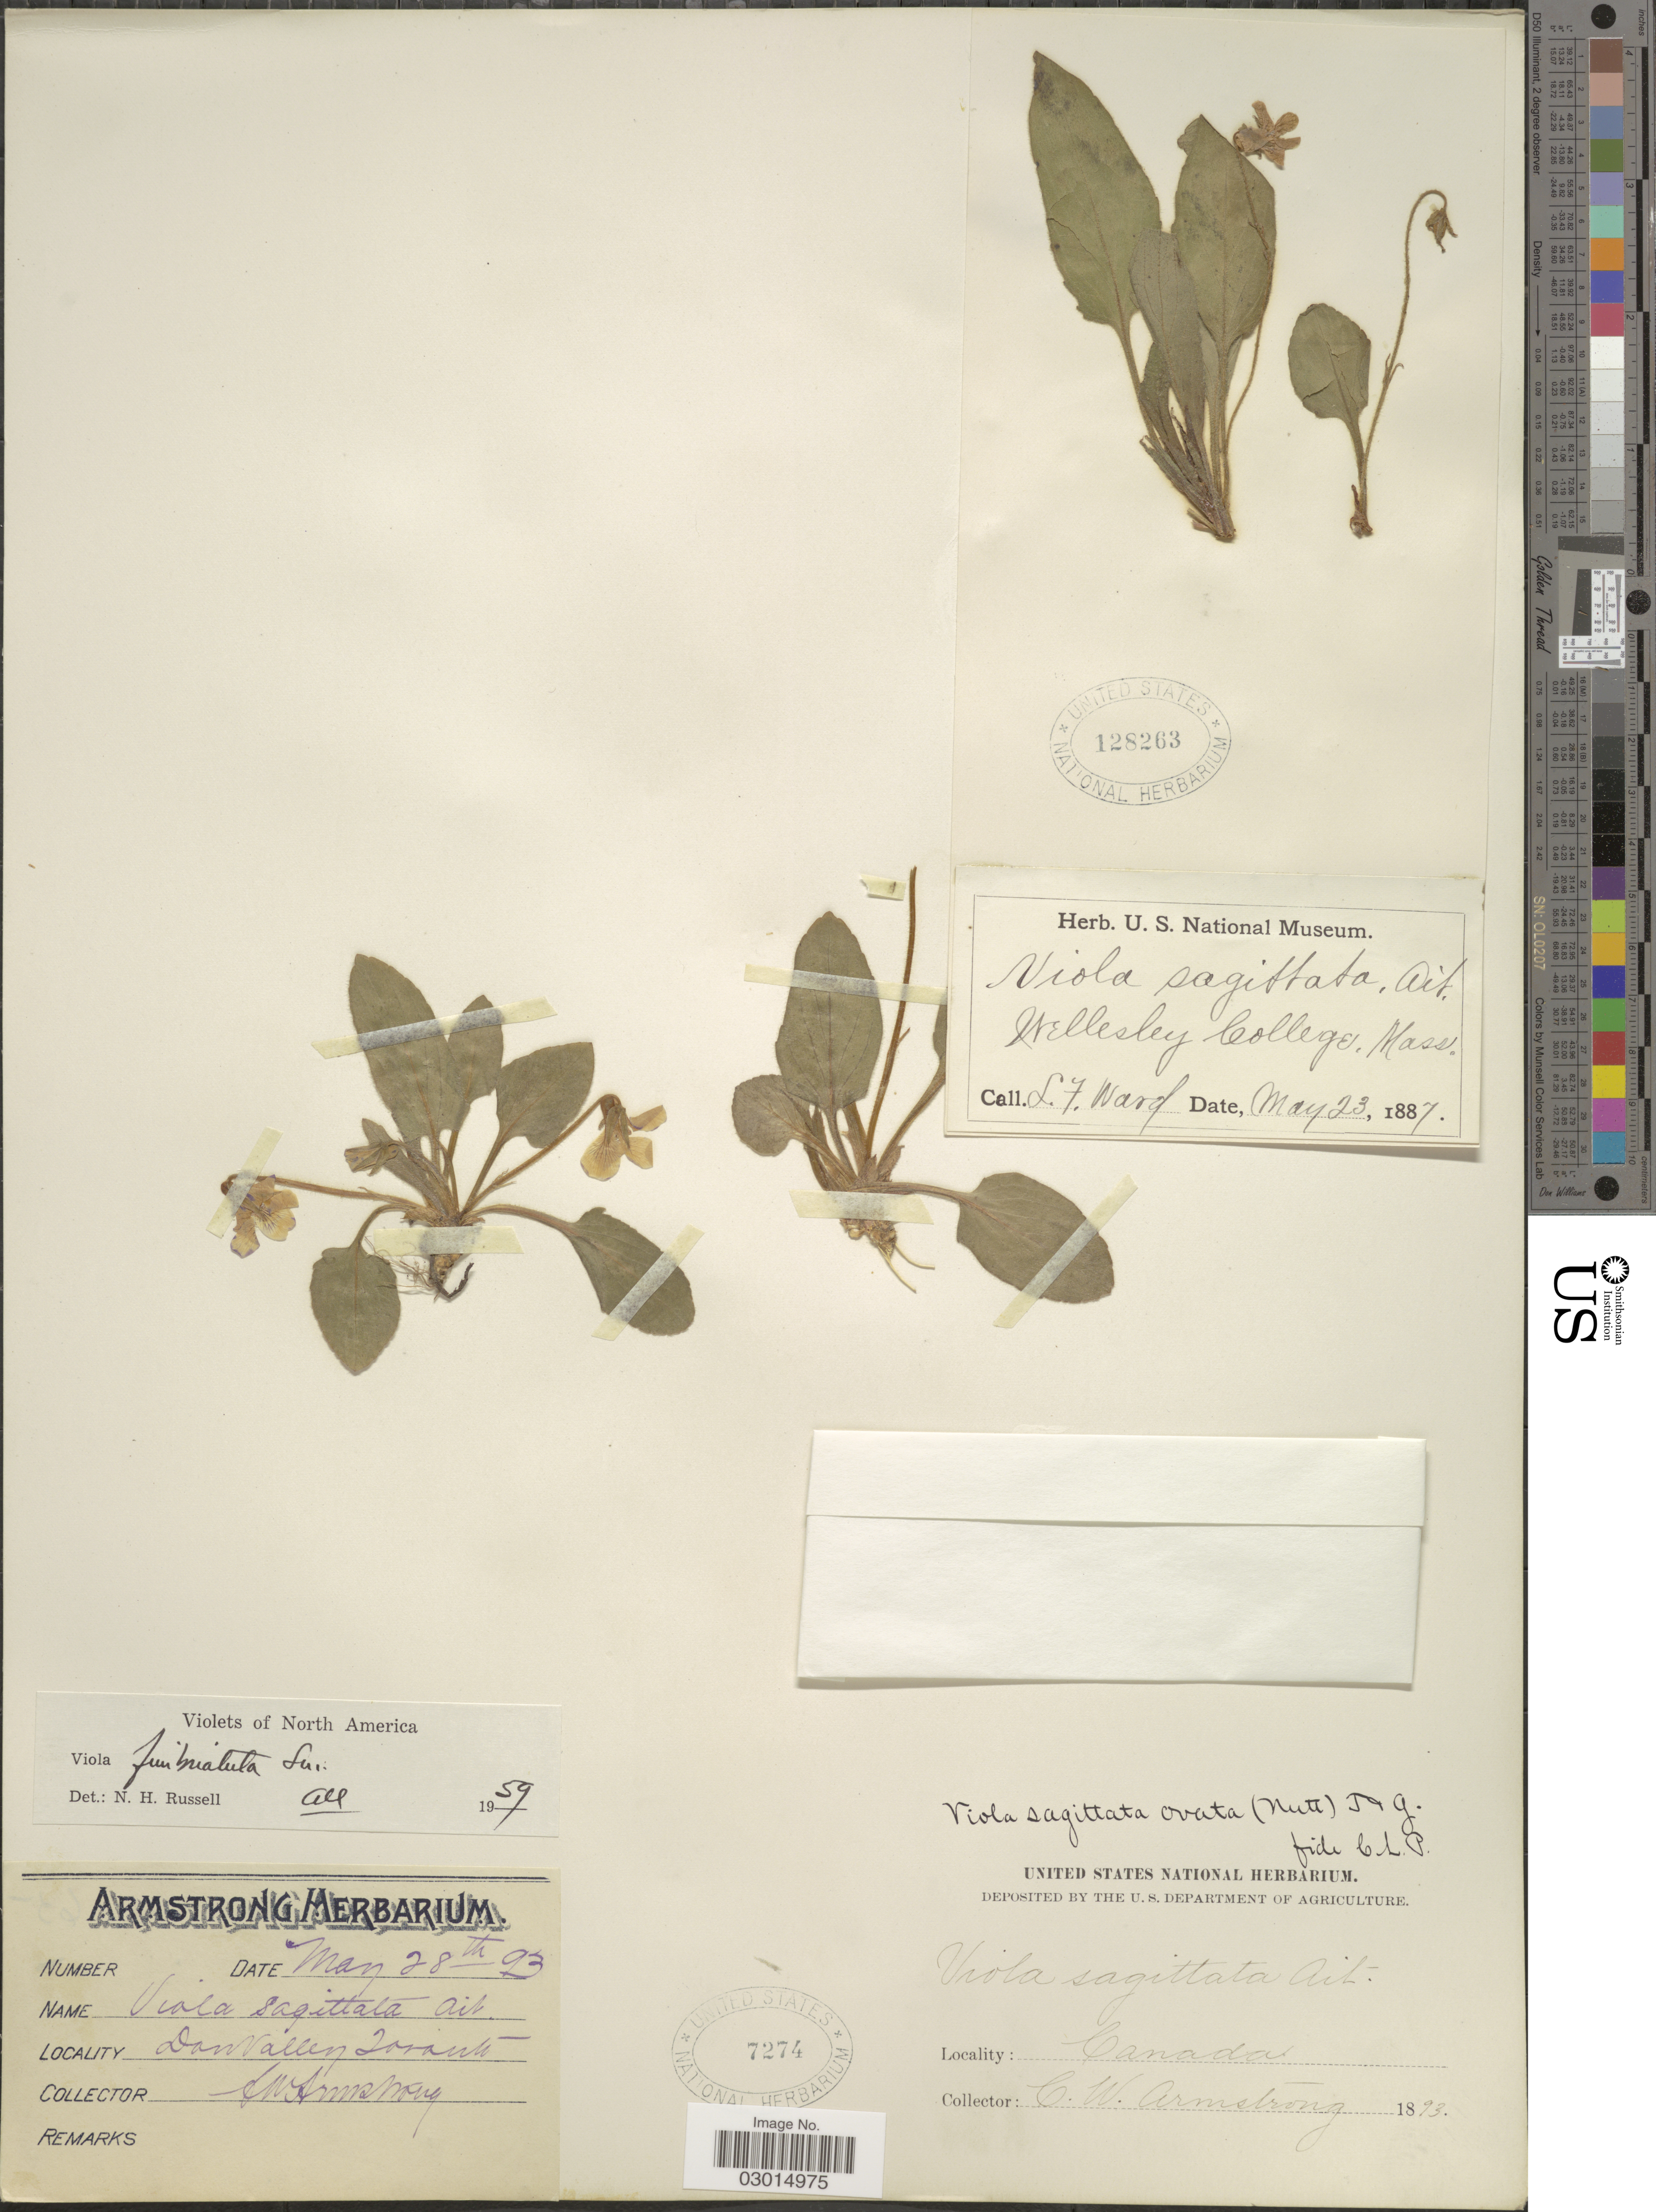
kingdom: Plantae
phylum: Tracheophyta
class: Magnoliopsida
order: Malpighiales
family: Violaceae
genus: Viola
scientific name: Viola fimbriatula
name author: Small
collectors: L. Ward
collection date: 1887-05-23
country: United States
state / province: Massachusetts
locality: Wellesley College, Mass.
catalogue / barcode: US 128263-2